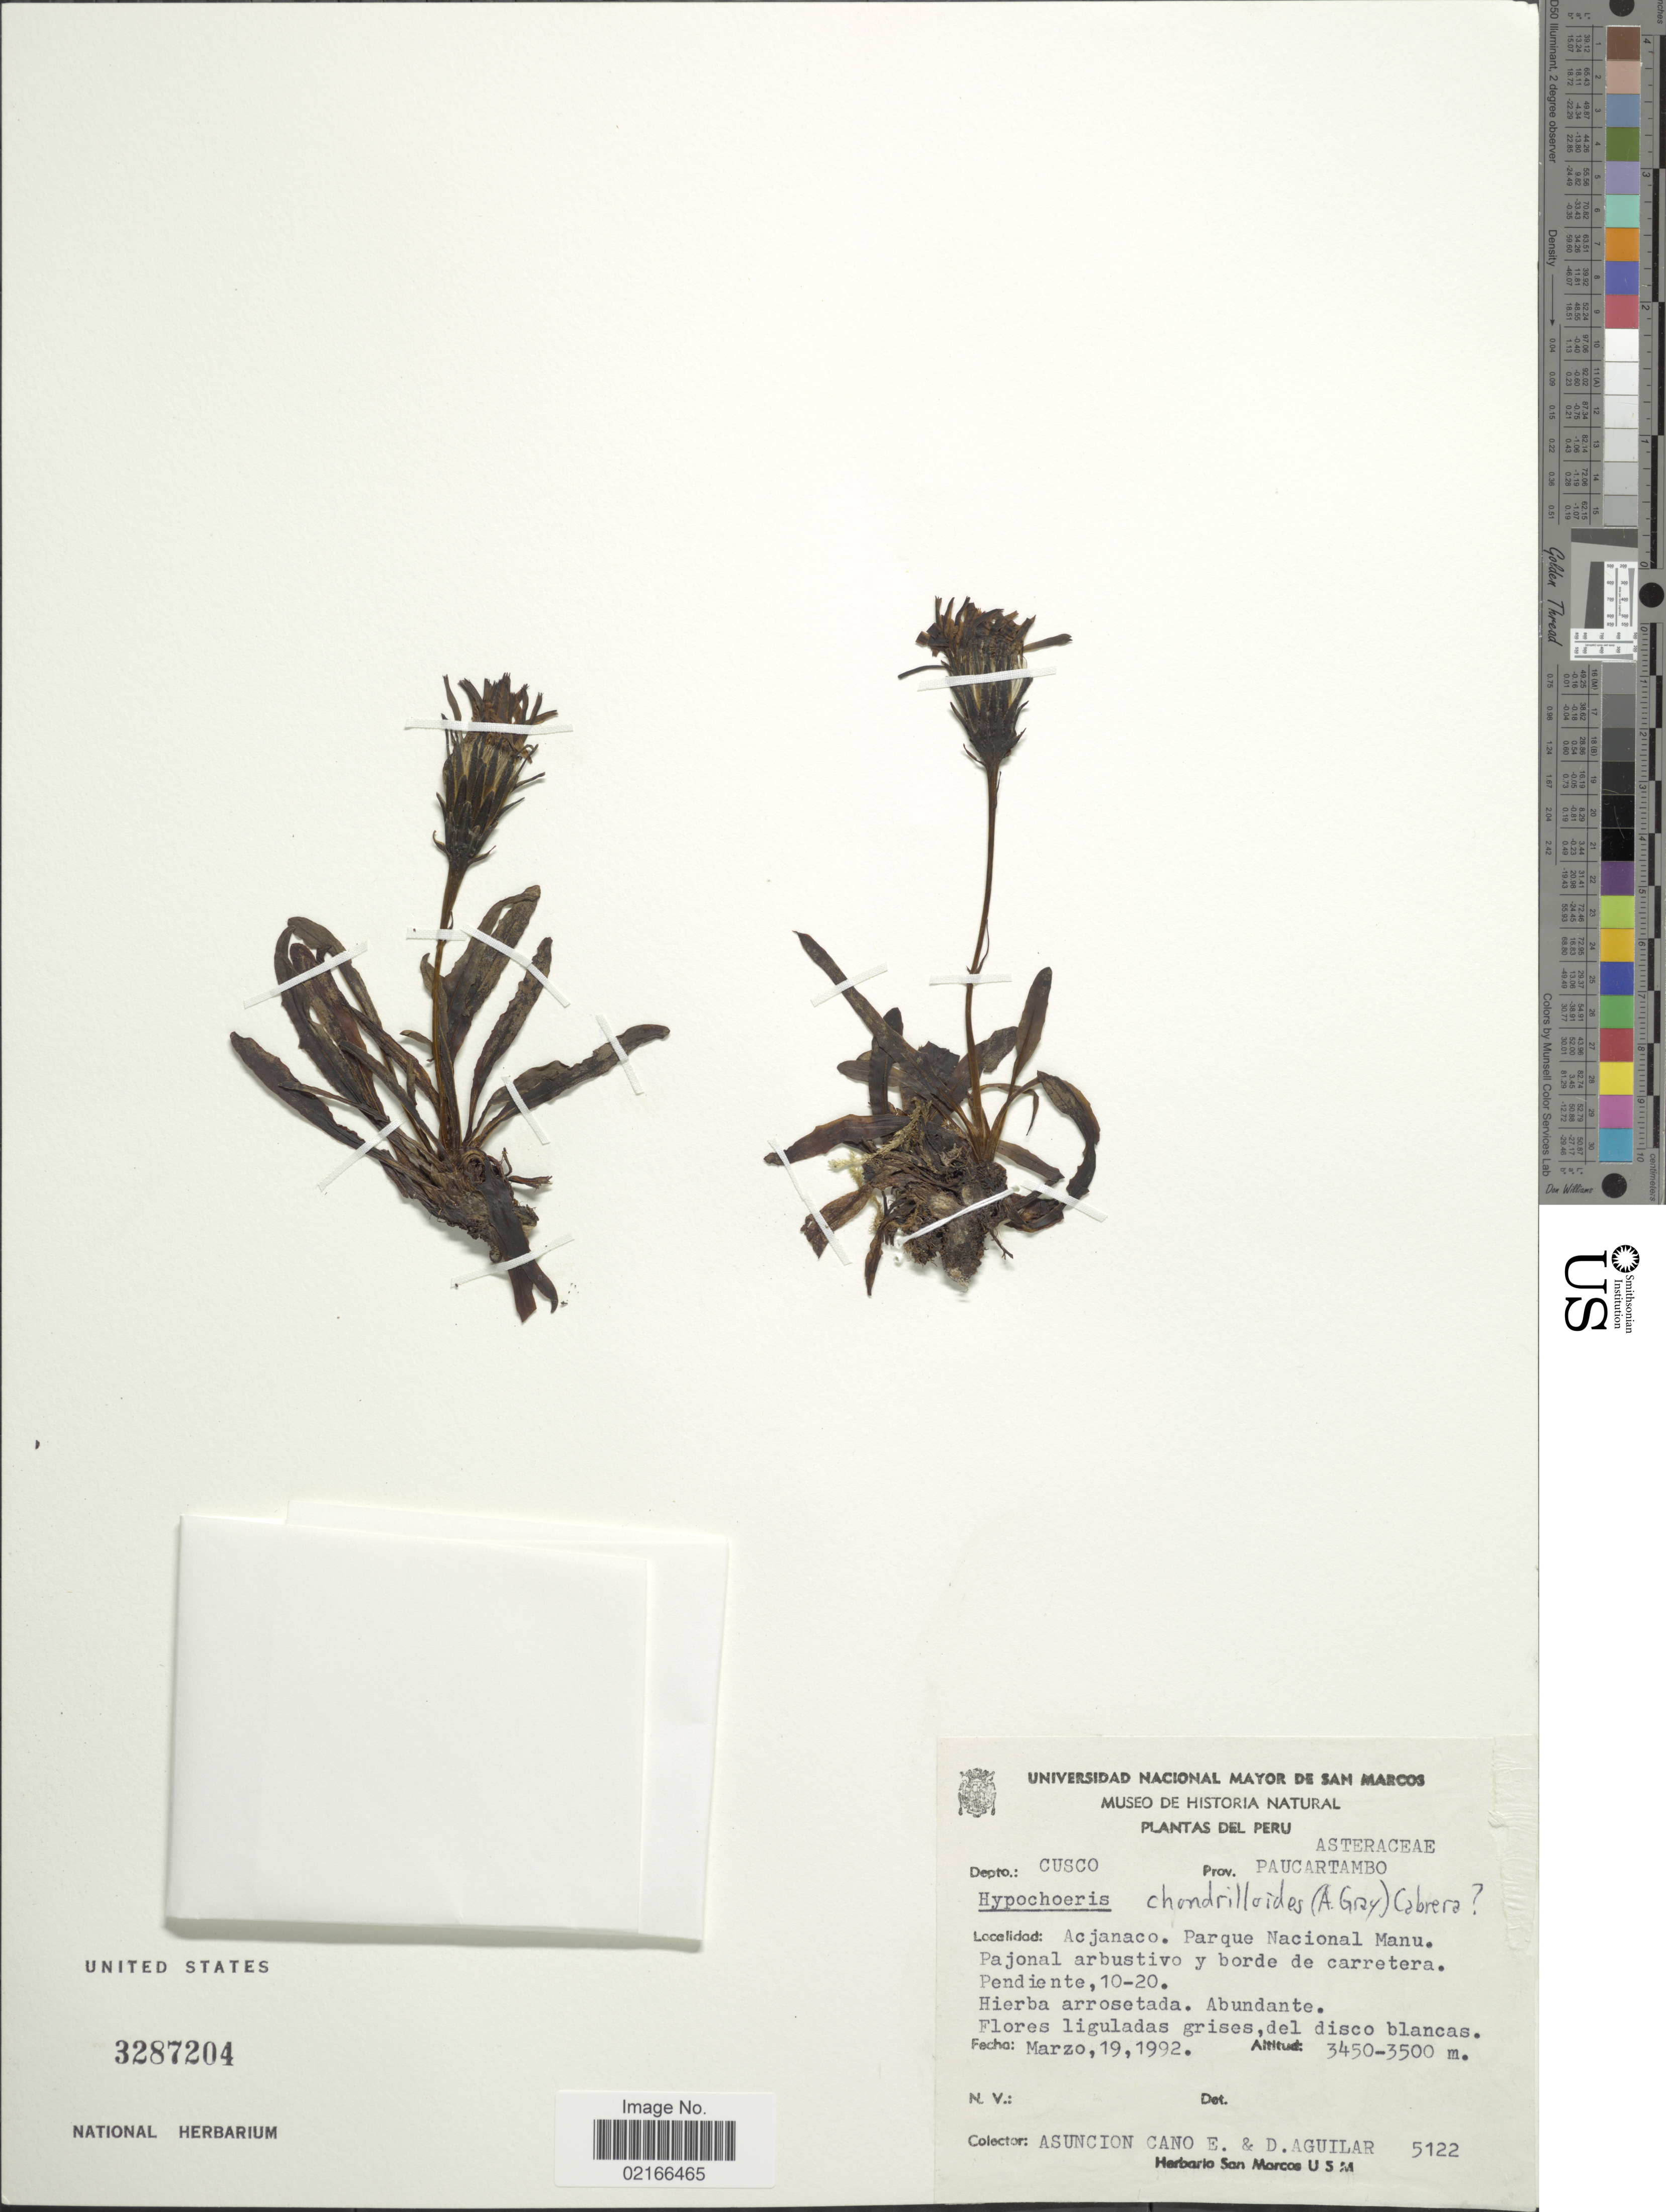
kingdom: Plantae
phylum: Tracheophyta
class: Magnoliopsida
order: Asterales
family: Asteraceae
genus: Hypochaeris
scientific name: Hypochaeris chondrilloides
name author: (A. Gray) Cabrera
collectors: A. Cano E. & D. Aguilar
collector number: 5122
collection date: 1992-03-19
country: Peru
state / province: Cusco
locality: Prov. Paucartambo. Acjanaco. Parque Nacional Manu. Pajonal arbustivo y borde de carretera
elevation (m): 3450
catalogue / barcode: US 3287204